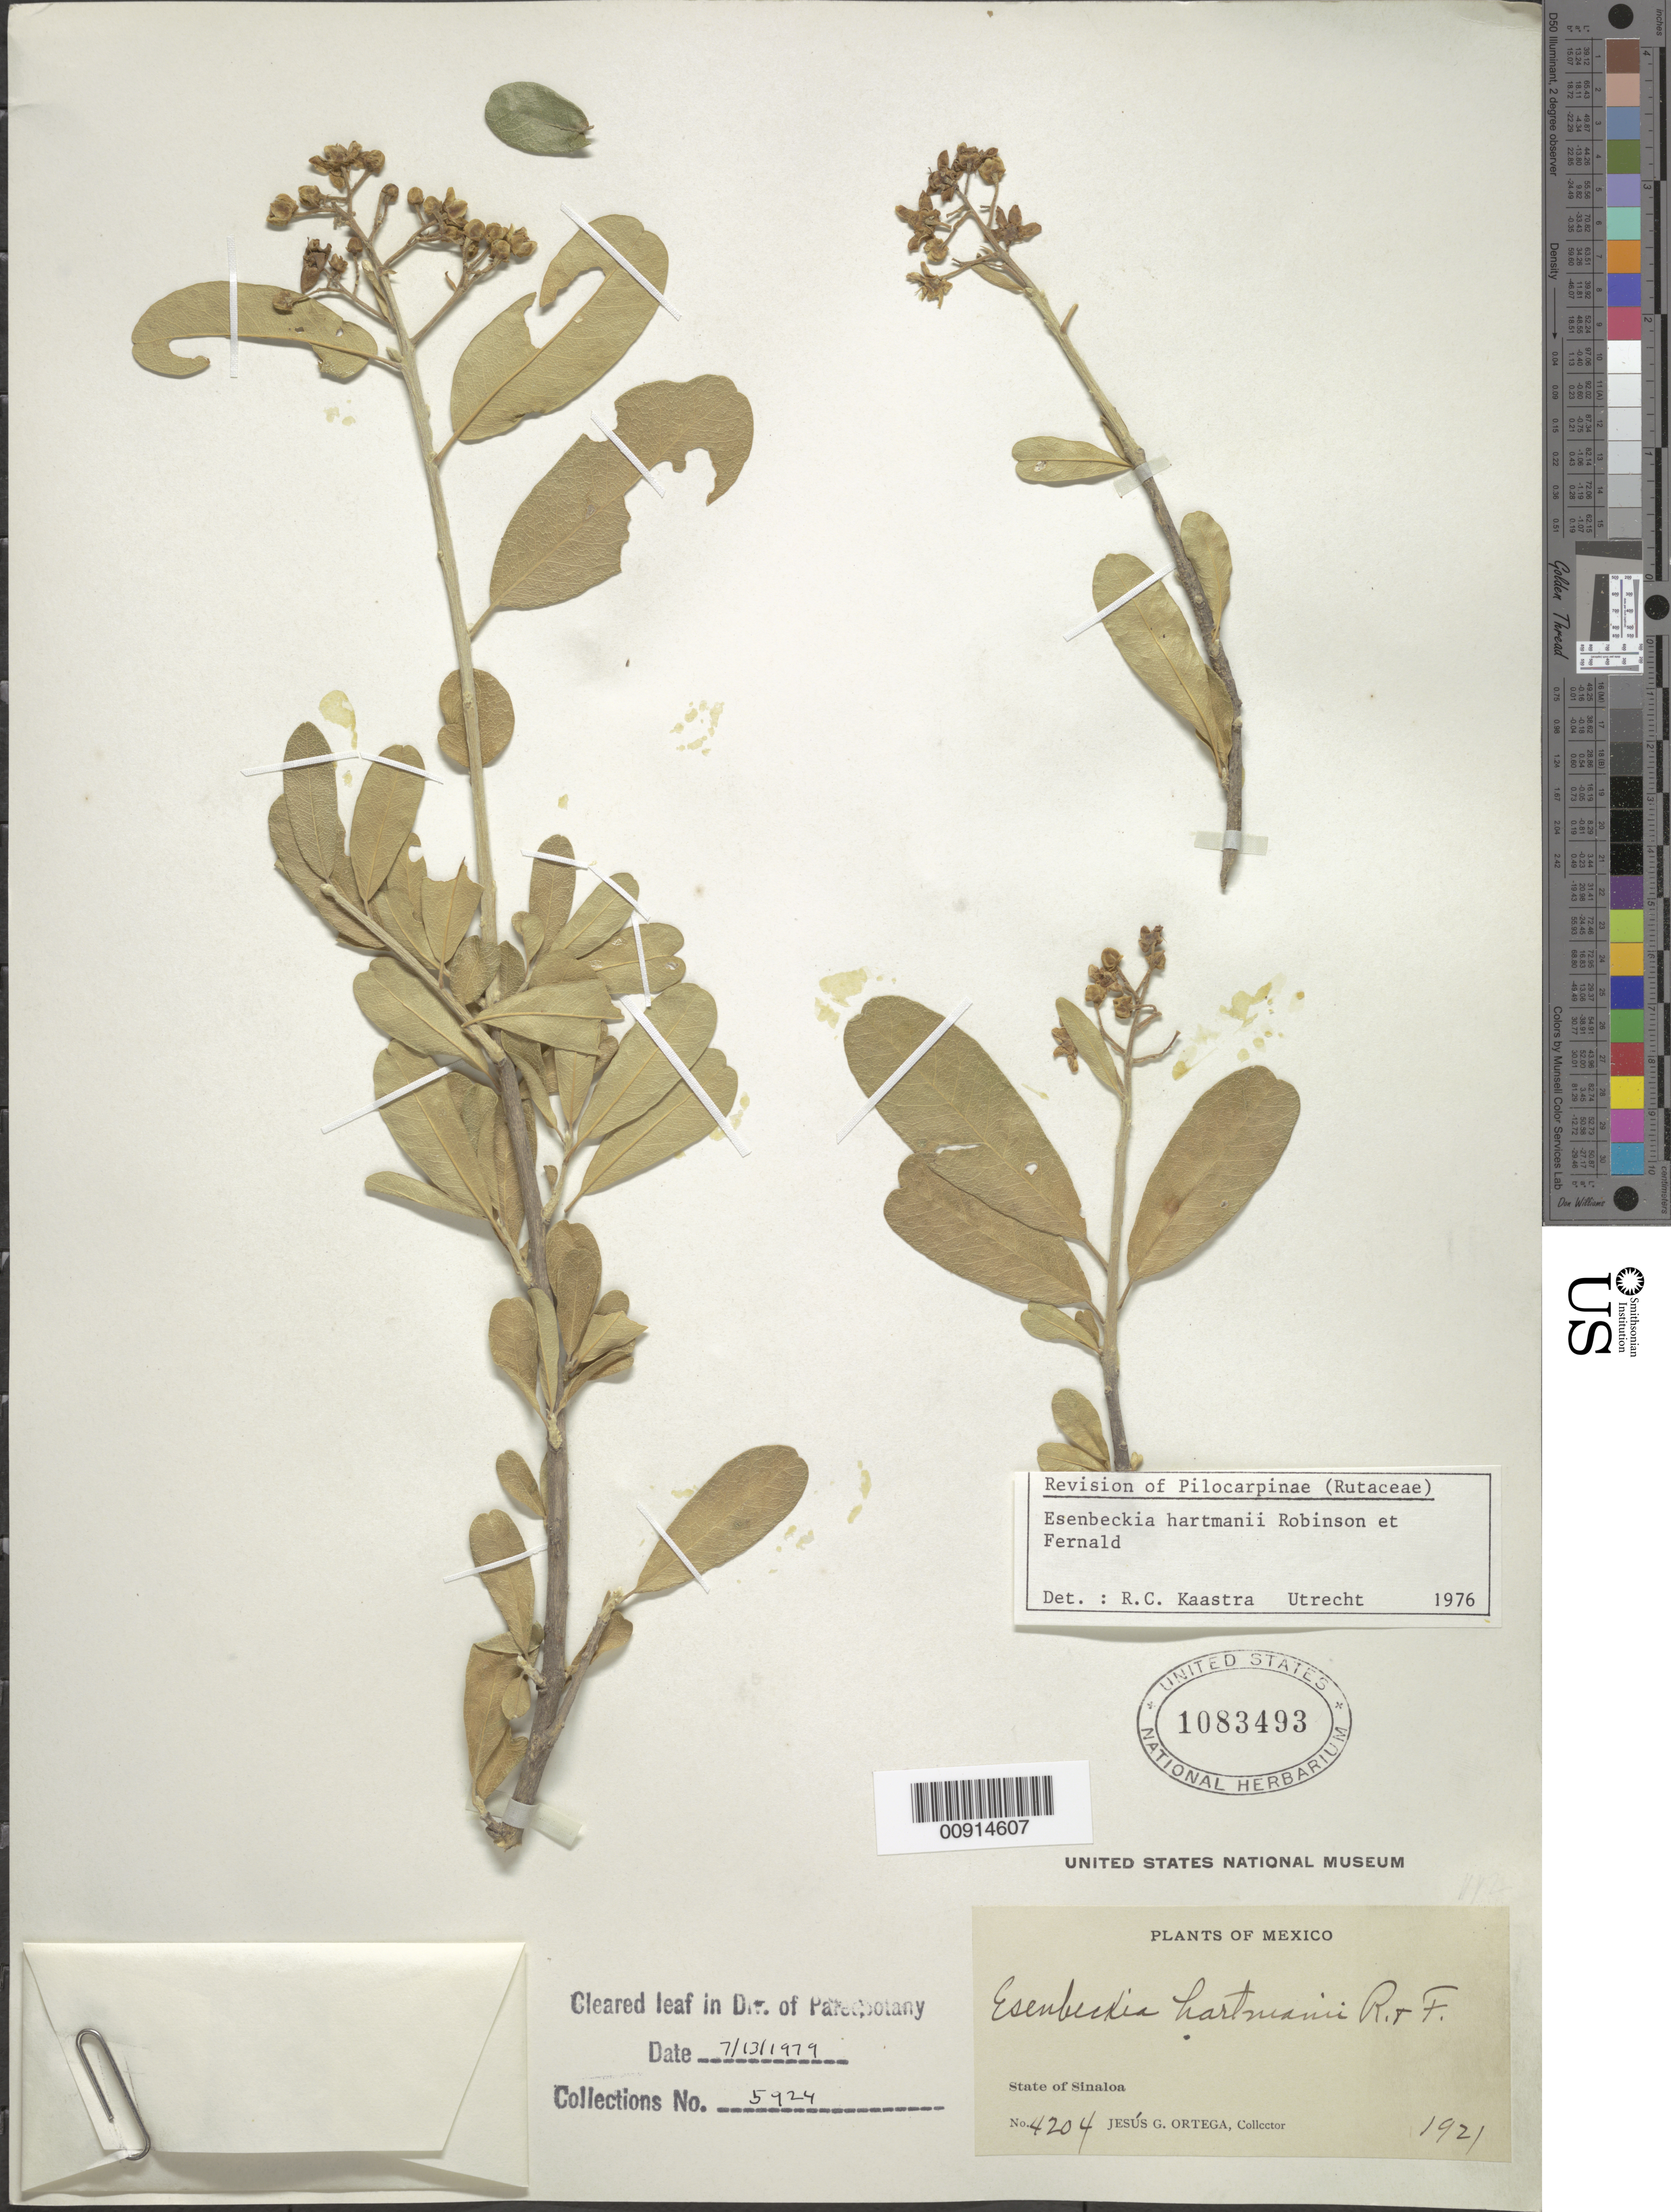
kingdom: Plantae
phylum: Tracheophyta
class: Magnoliopsida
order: Sapindales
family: Rutaceae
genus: Esenbeckia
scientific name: Esenbeckia hartmanii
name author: B.L. Rob. & Fernald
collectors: J. Ortega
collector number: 4204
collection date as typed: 1921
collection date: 1921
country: Mexico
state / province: Sinaloa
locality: State of Sinaloa.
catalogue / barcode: US 1083493